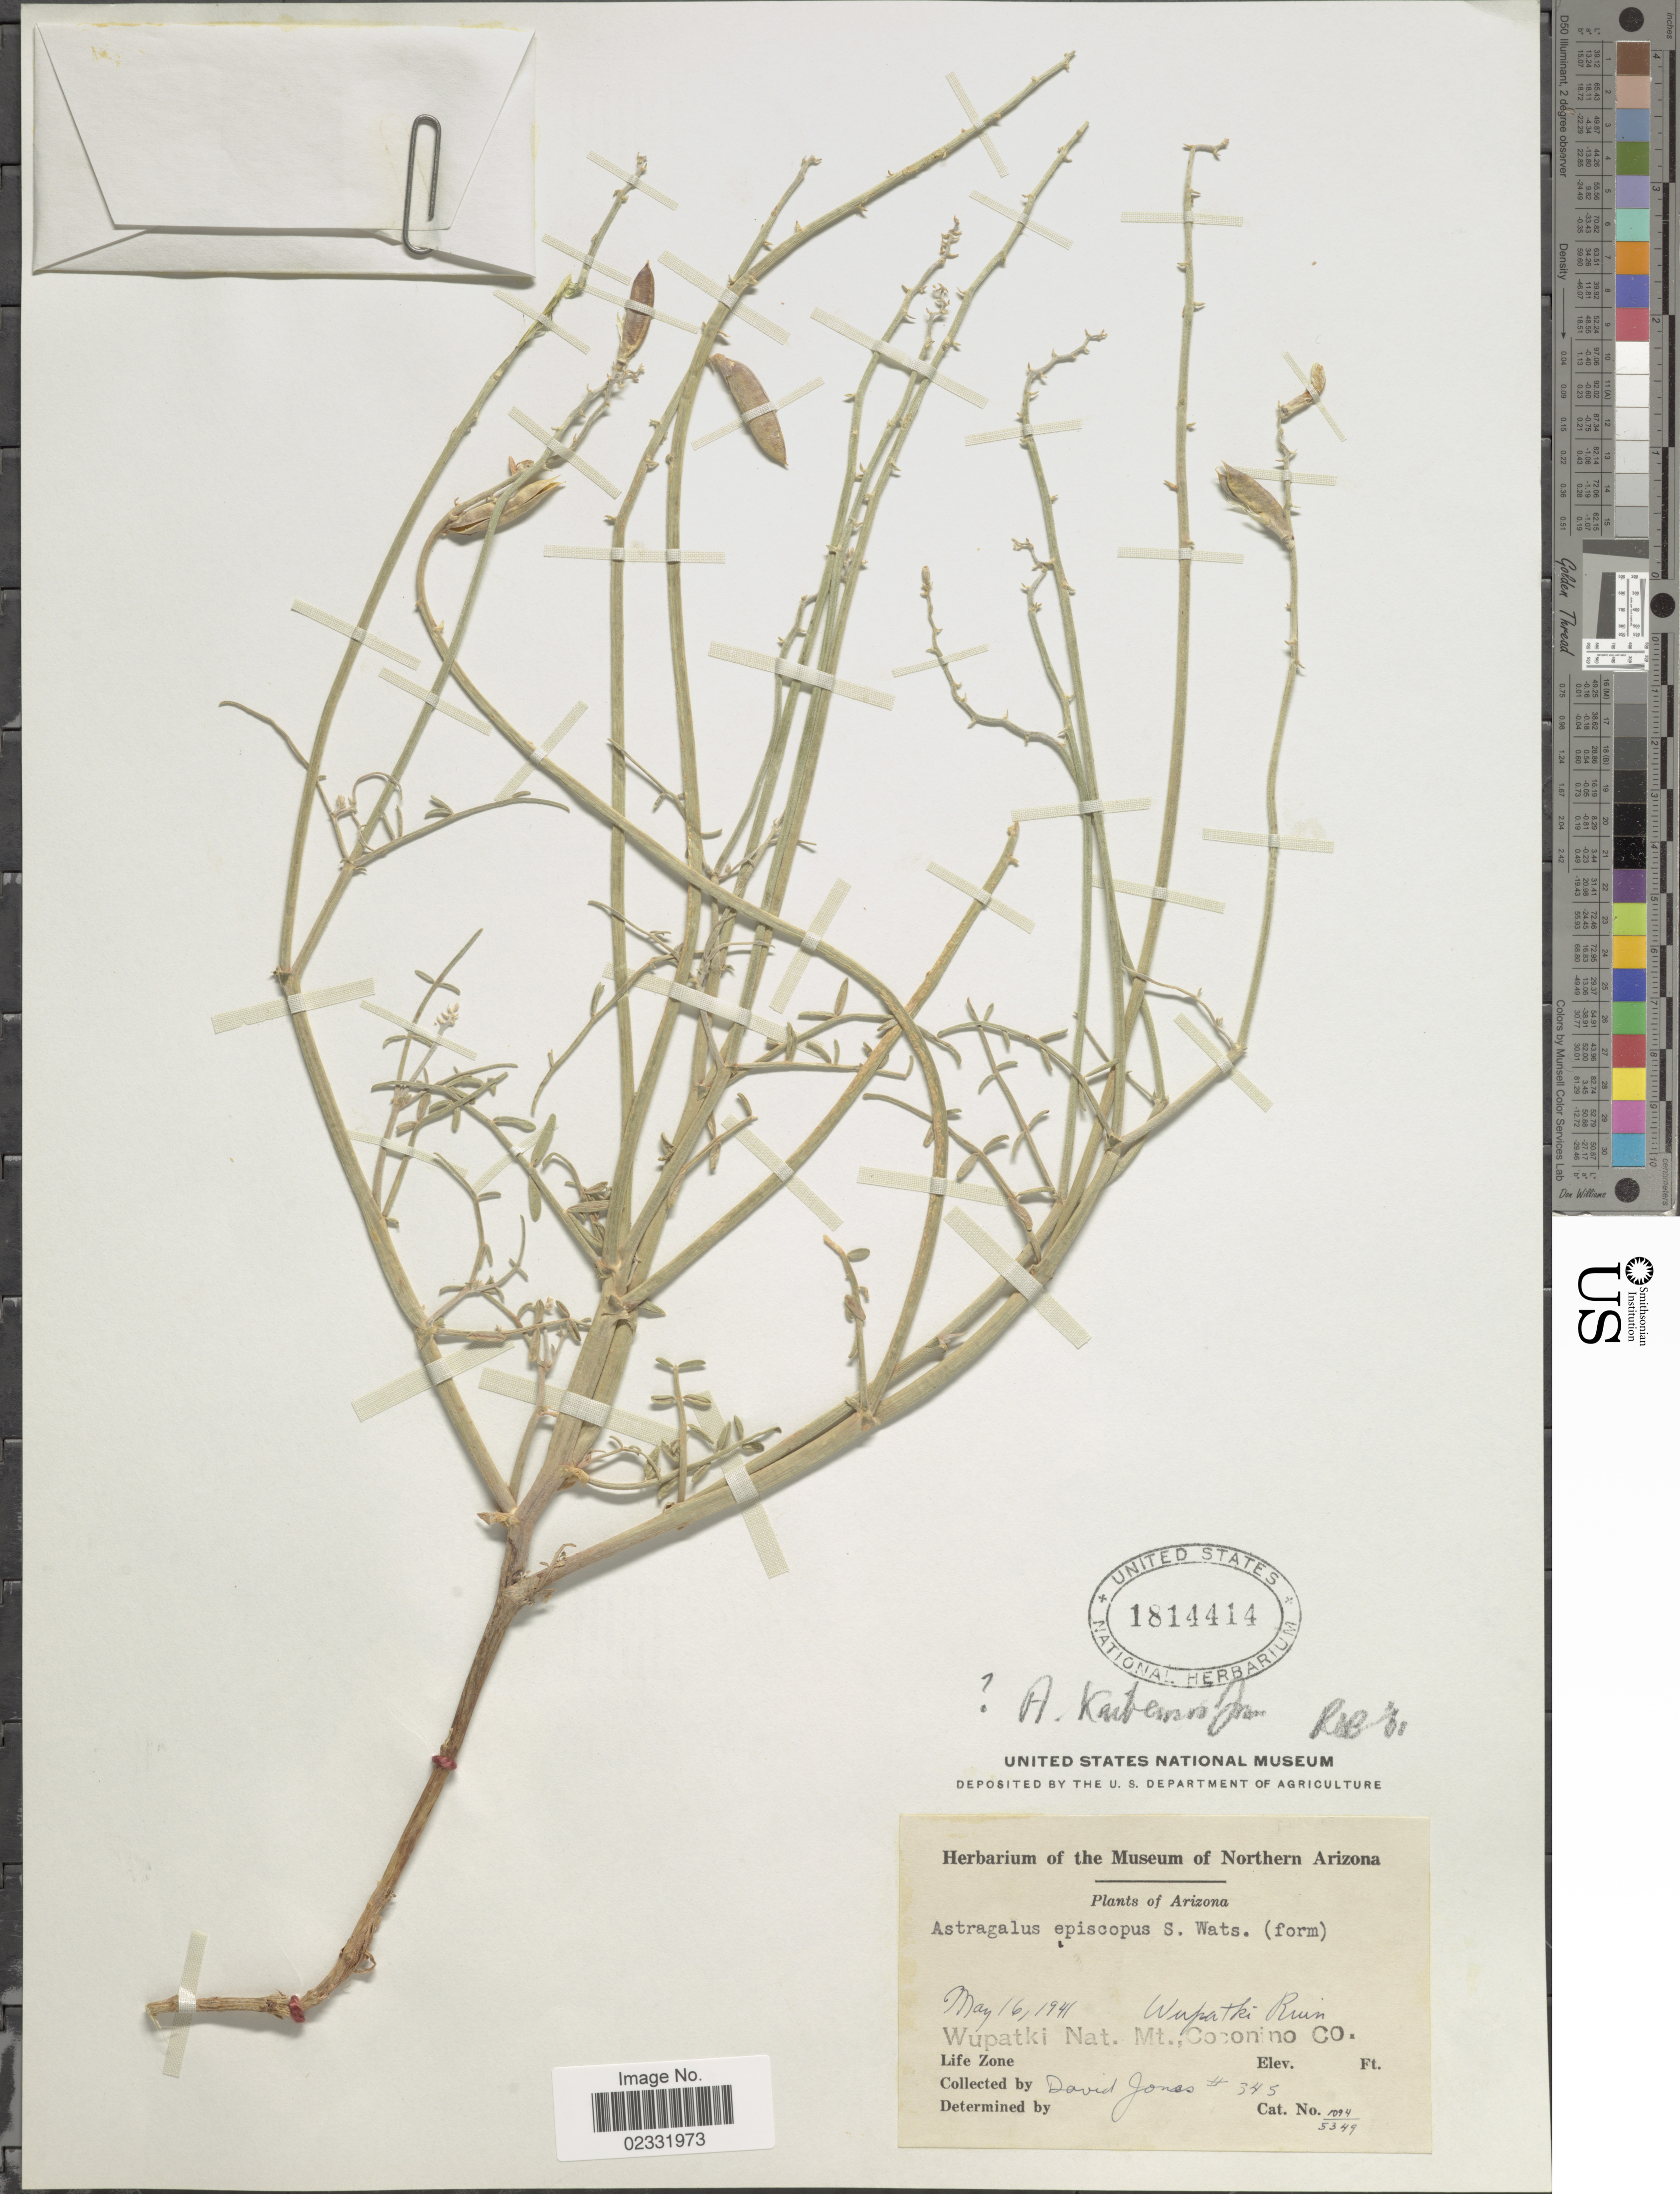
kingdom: Plantae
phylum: Tracheophyta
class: Magnoliopsida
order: Fabales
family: Fabaceae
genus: Astragalus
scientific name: Astragalus kaibensis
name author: M.E. Jones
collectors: D. L. Jones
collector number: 345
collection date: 1941-05-16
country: United States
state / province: Arizona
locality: Wupatki Ruin. Wupatki Nat. Mt., Coconino Co.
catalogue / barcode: US 1814414